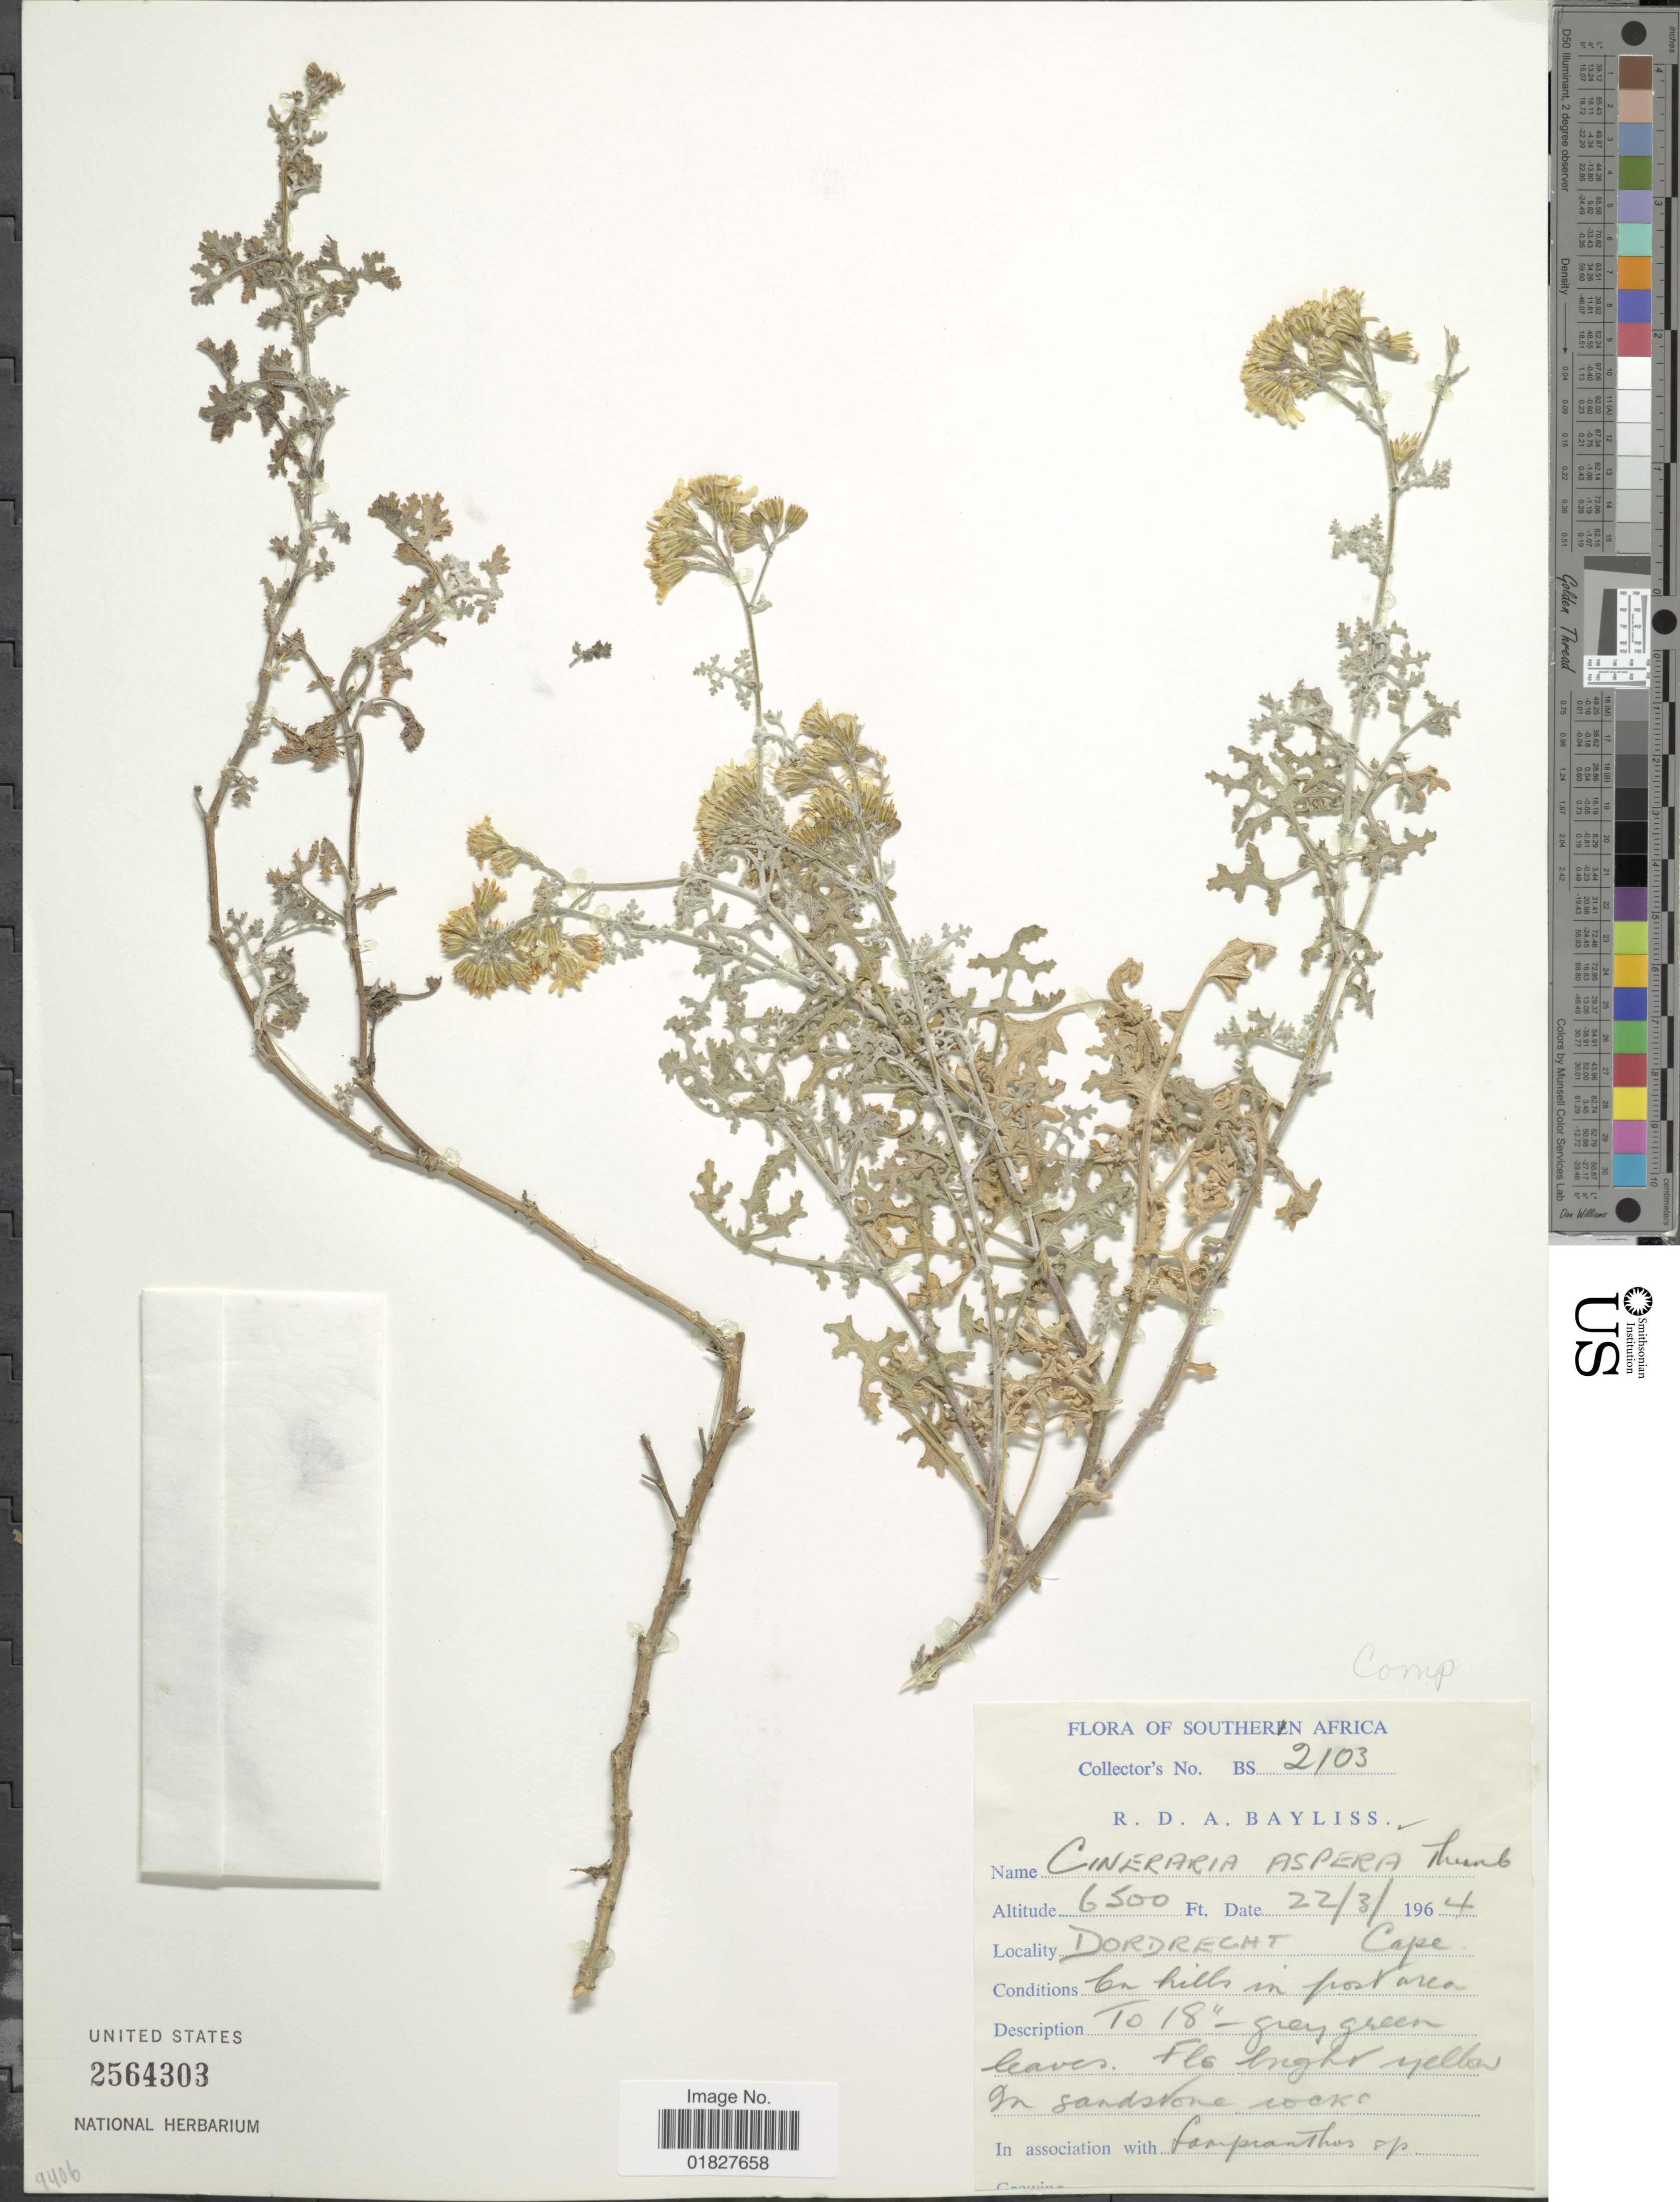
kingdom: Plantae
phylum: Tracheophyta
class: Magnoliopsida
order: Asterales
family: Asteraceae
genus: Cineraria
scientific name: Cineraria aspera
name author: Thunb.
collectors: R. Bayliss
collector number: BS2103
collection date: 1964-03-22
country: South Africa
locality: Dordrecht Cape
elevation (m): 1981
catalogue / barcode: US 2564303